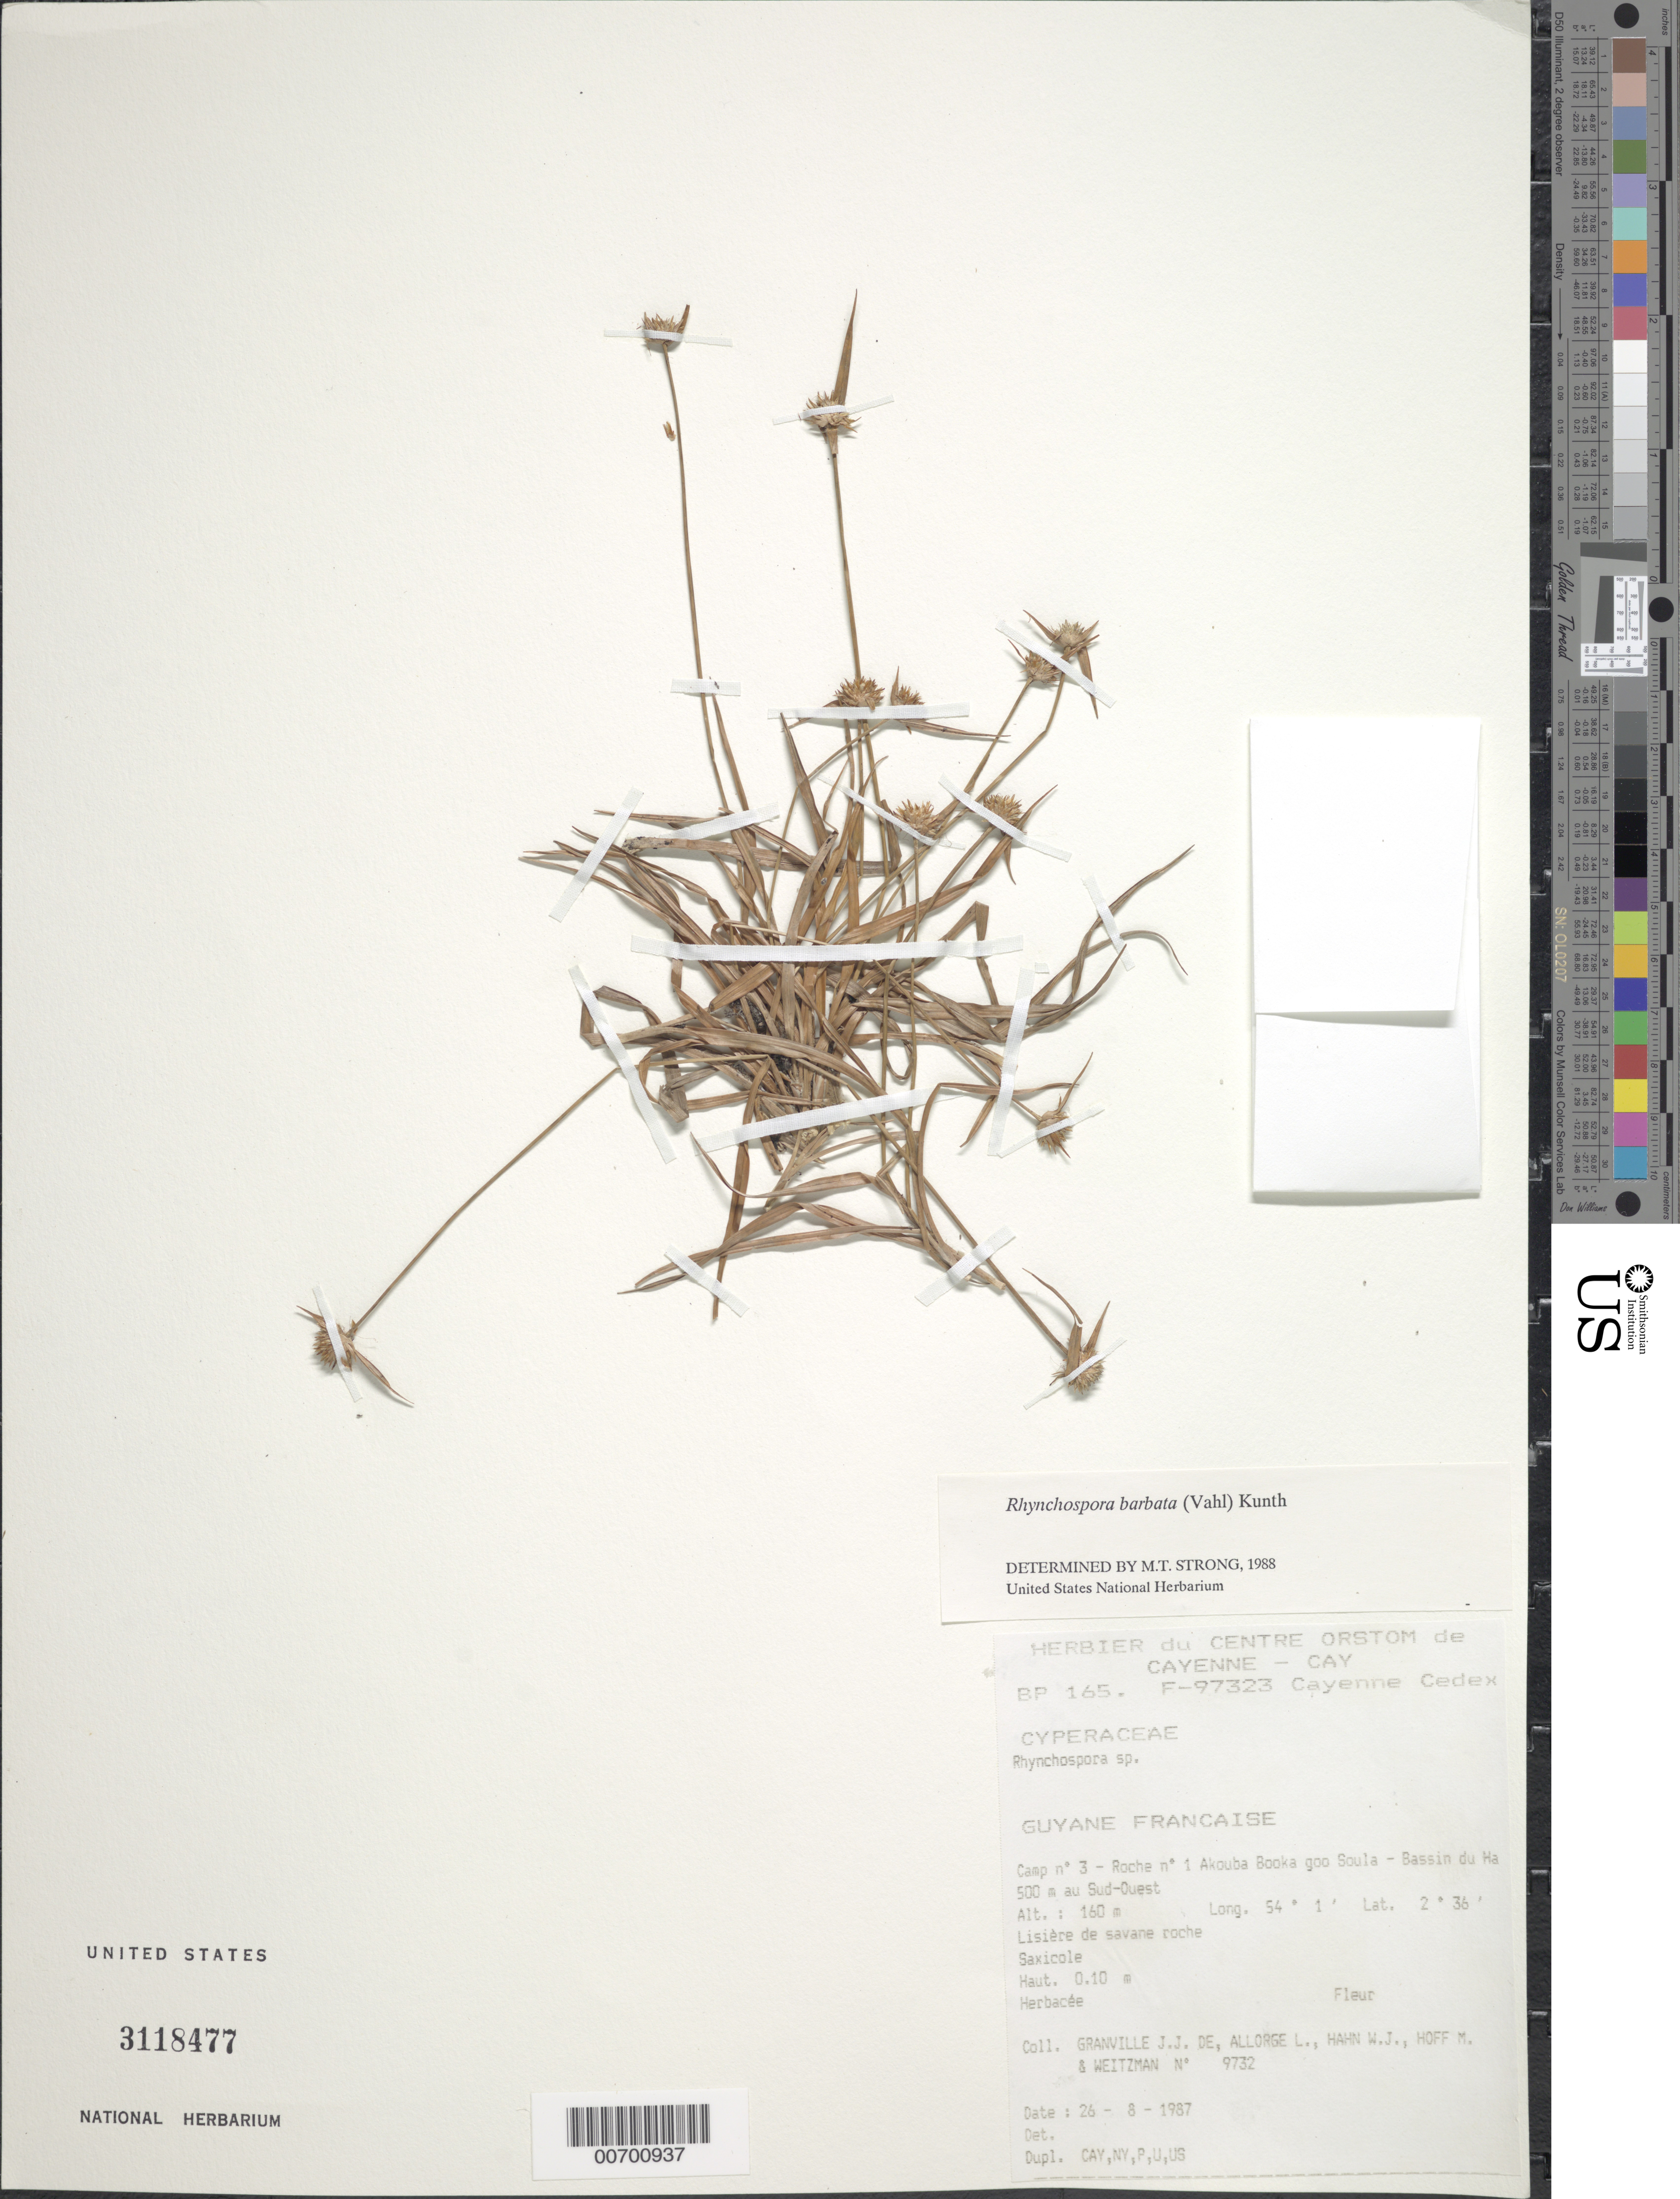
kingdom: Plantae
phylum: Tracheophyta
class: Liliopsida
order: Poales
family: Cyperaceae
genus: Rhynchospora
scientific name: Rhynchospora barbata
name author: (Vahl) Kunth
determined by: Alves, K.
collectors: J.-J. de Granville, L. Allorge, W. J. Hahn, M. Hoff & A. L. Weitzman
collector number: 9732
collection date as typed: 26-Aug-87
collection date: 1987-08-26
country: French Guiana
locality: Akouba Booka goo Soula, Camp #3, Roche no. 1, Bassin du Haut-Marouini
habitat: Lisière de savanne roche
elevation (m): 160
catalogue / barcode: US 3118477